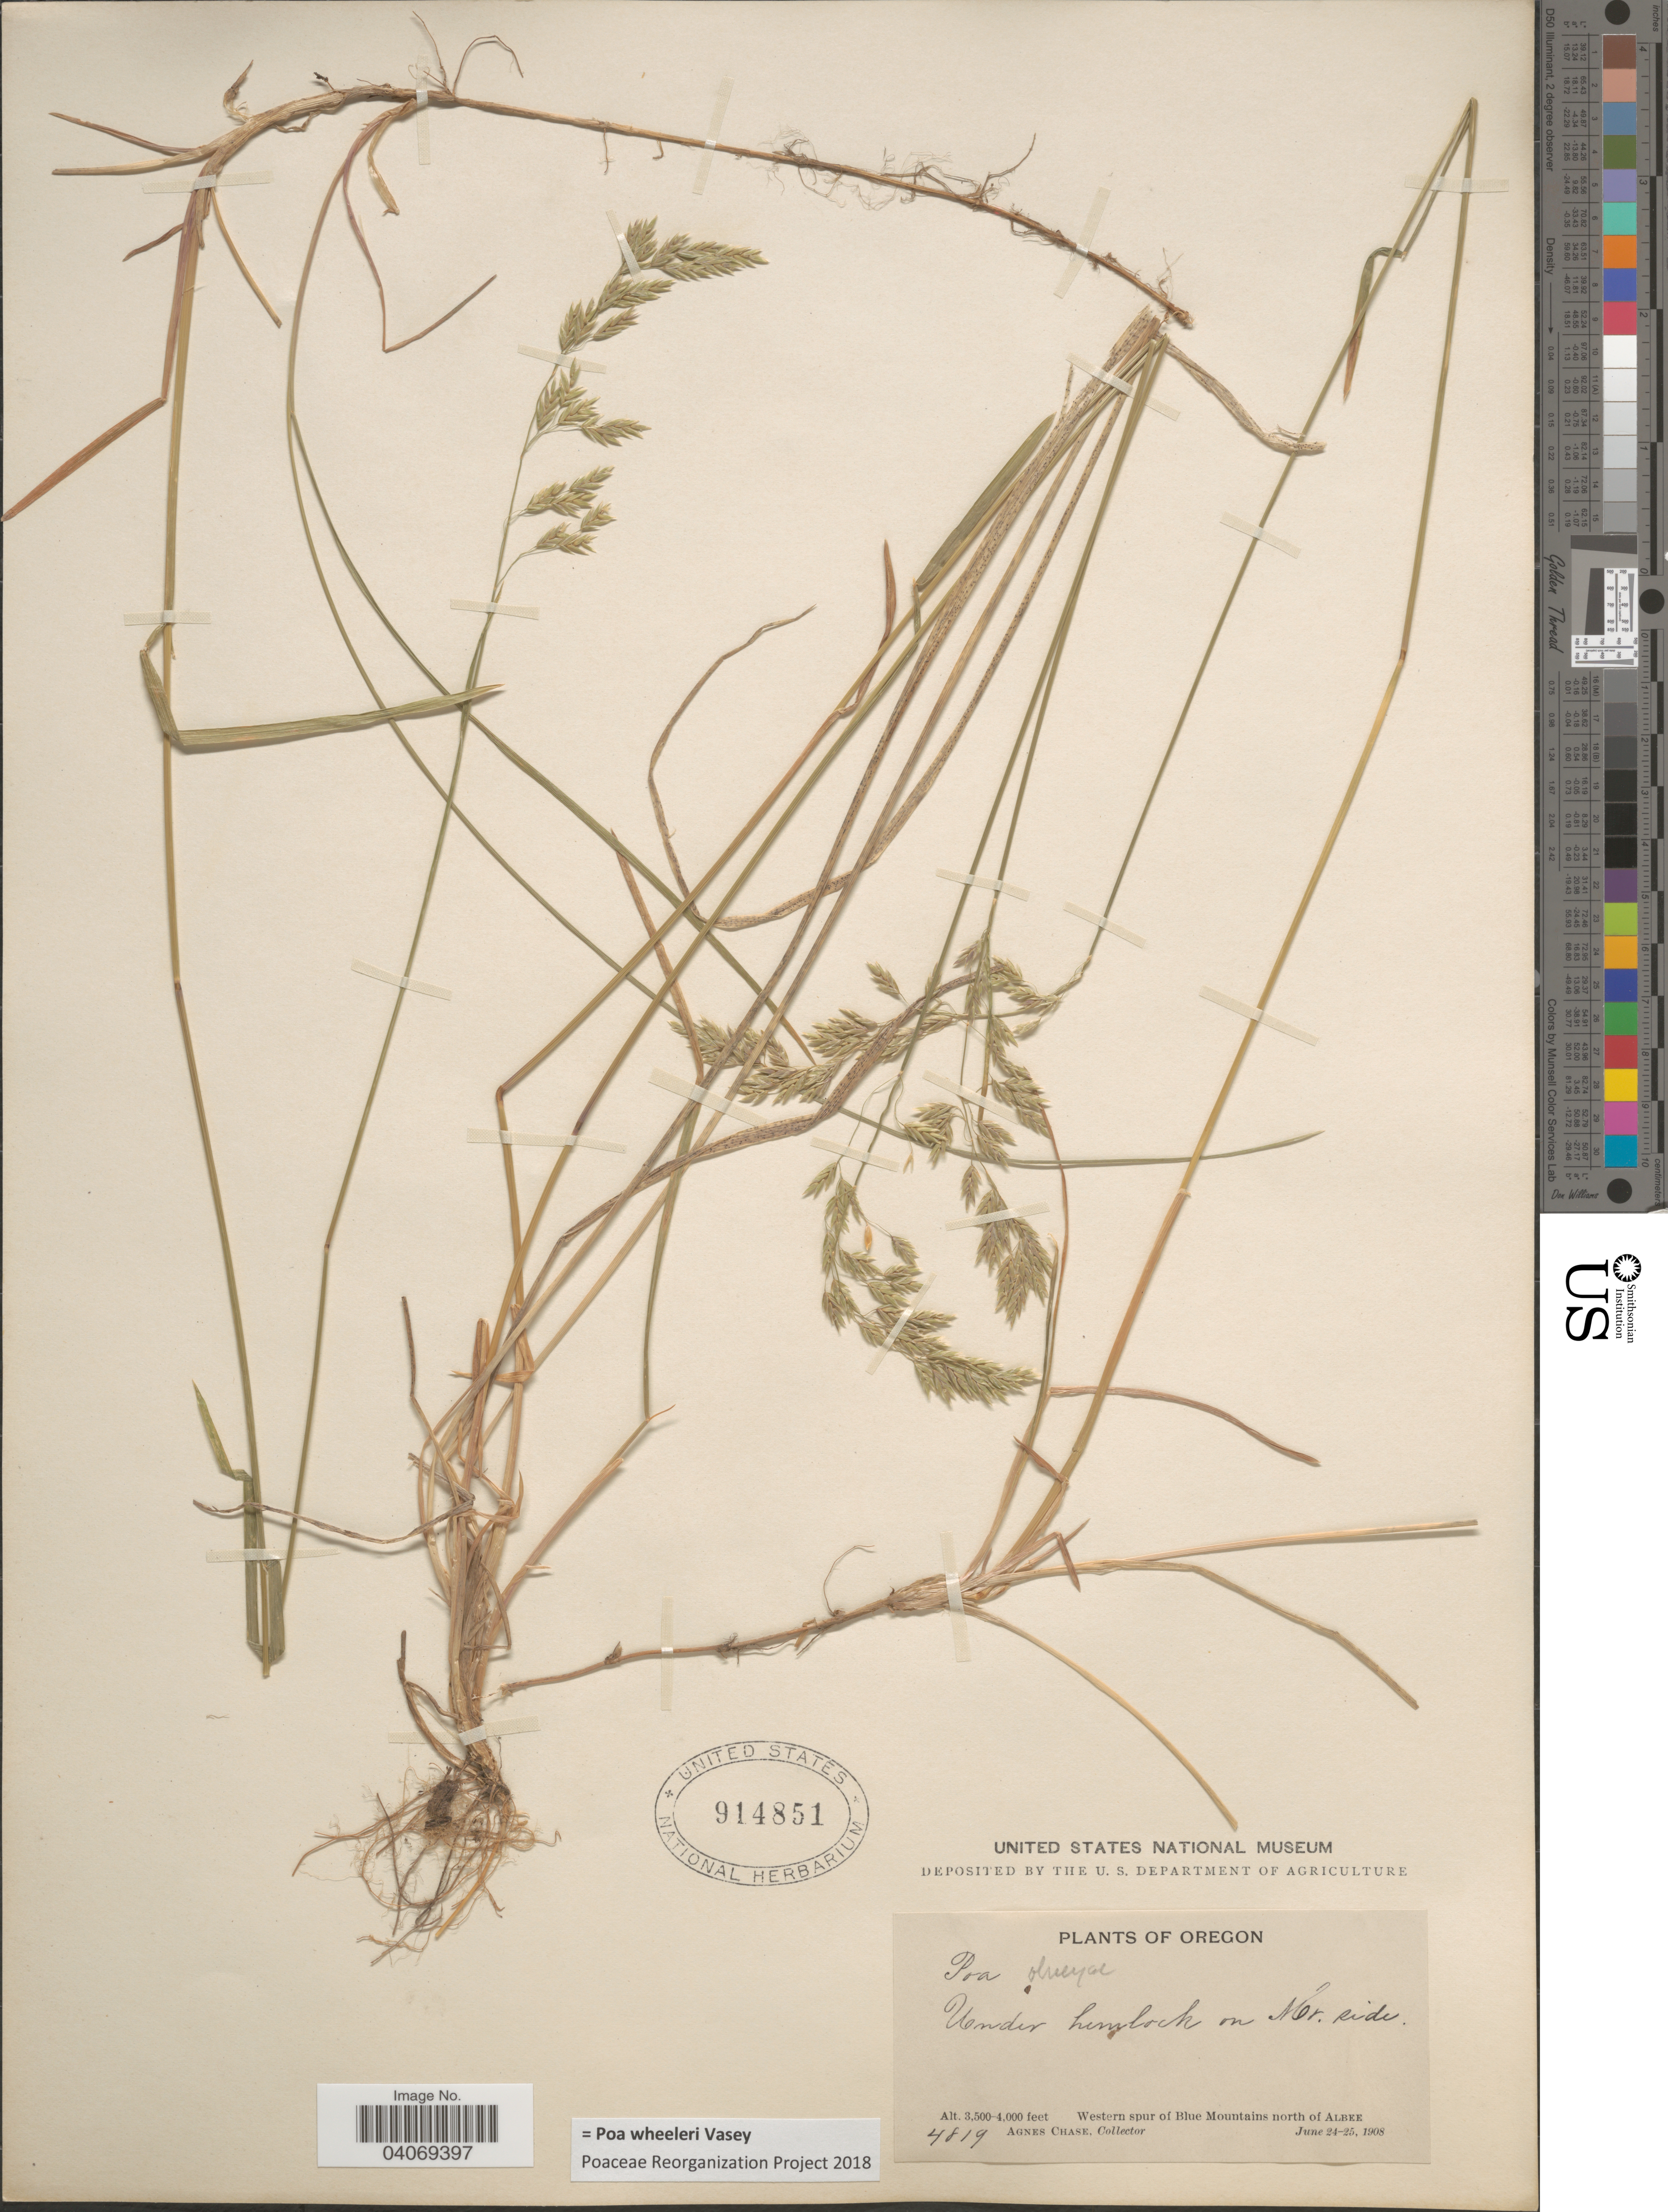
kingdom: Plantae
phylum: Tracheophyta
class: Liliopsida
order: Poales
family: Poaceae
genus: Poa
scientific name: Poa wheeleri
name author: Vasey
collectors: A. Chase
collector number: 4819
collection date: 1908-06-24/1908-06-25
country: United States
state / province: Oregon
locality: Under hemlock on Mt. side. Western spur of Blue Mountains north of Albee.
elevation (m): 1067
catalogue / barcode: US 914851